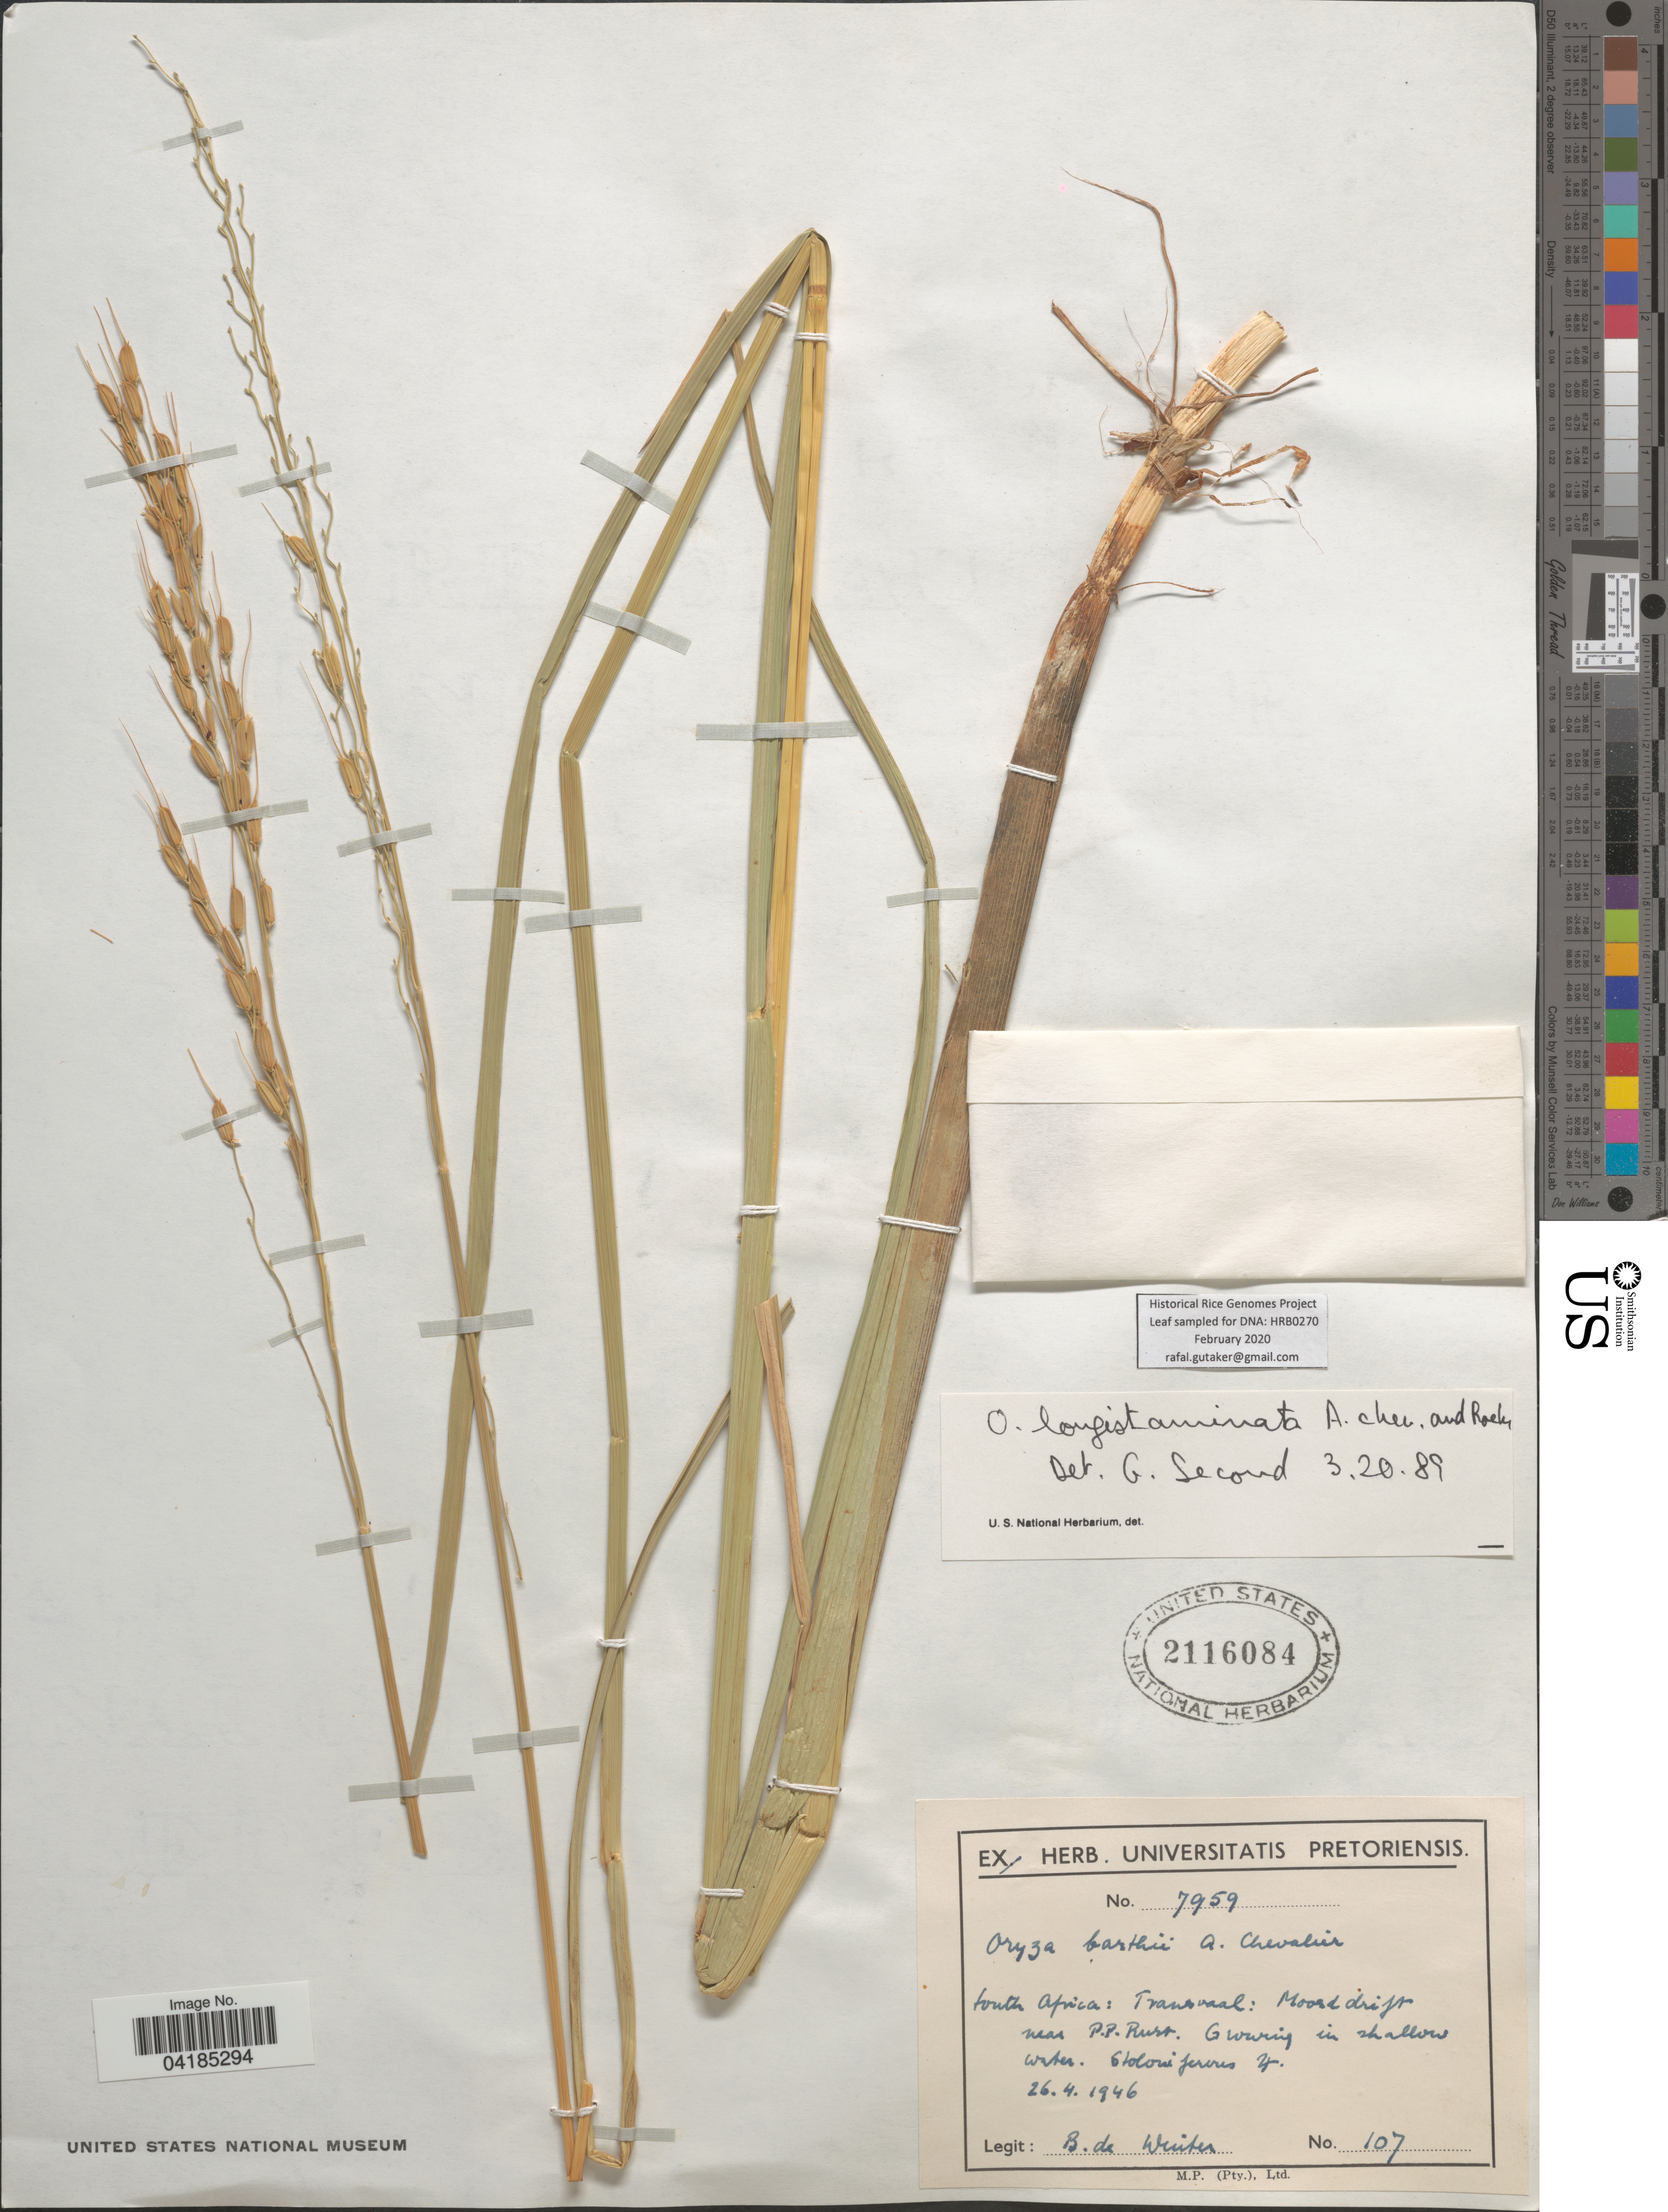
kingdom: Plantae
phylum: Tracheophyta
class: Liliopsida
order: Poales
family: Poaceae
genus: Oryza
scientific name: Oryza longistaminata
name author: A. Chev. & Roehr.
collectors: B. De Winter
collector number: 107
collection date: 1946-04-26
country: South Africa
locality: Transvaal: Moorddrift near P.P. Rust.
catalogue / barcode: US 2116084